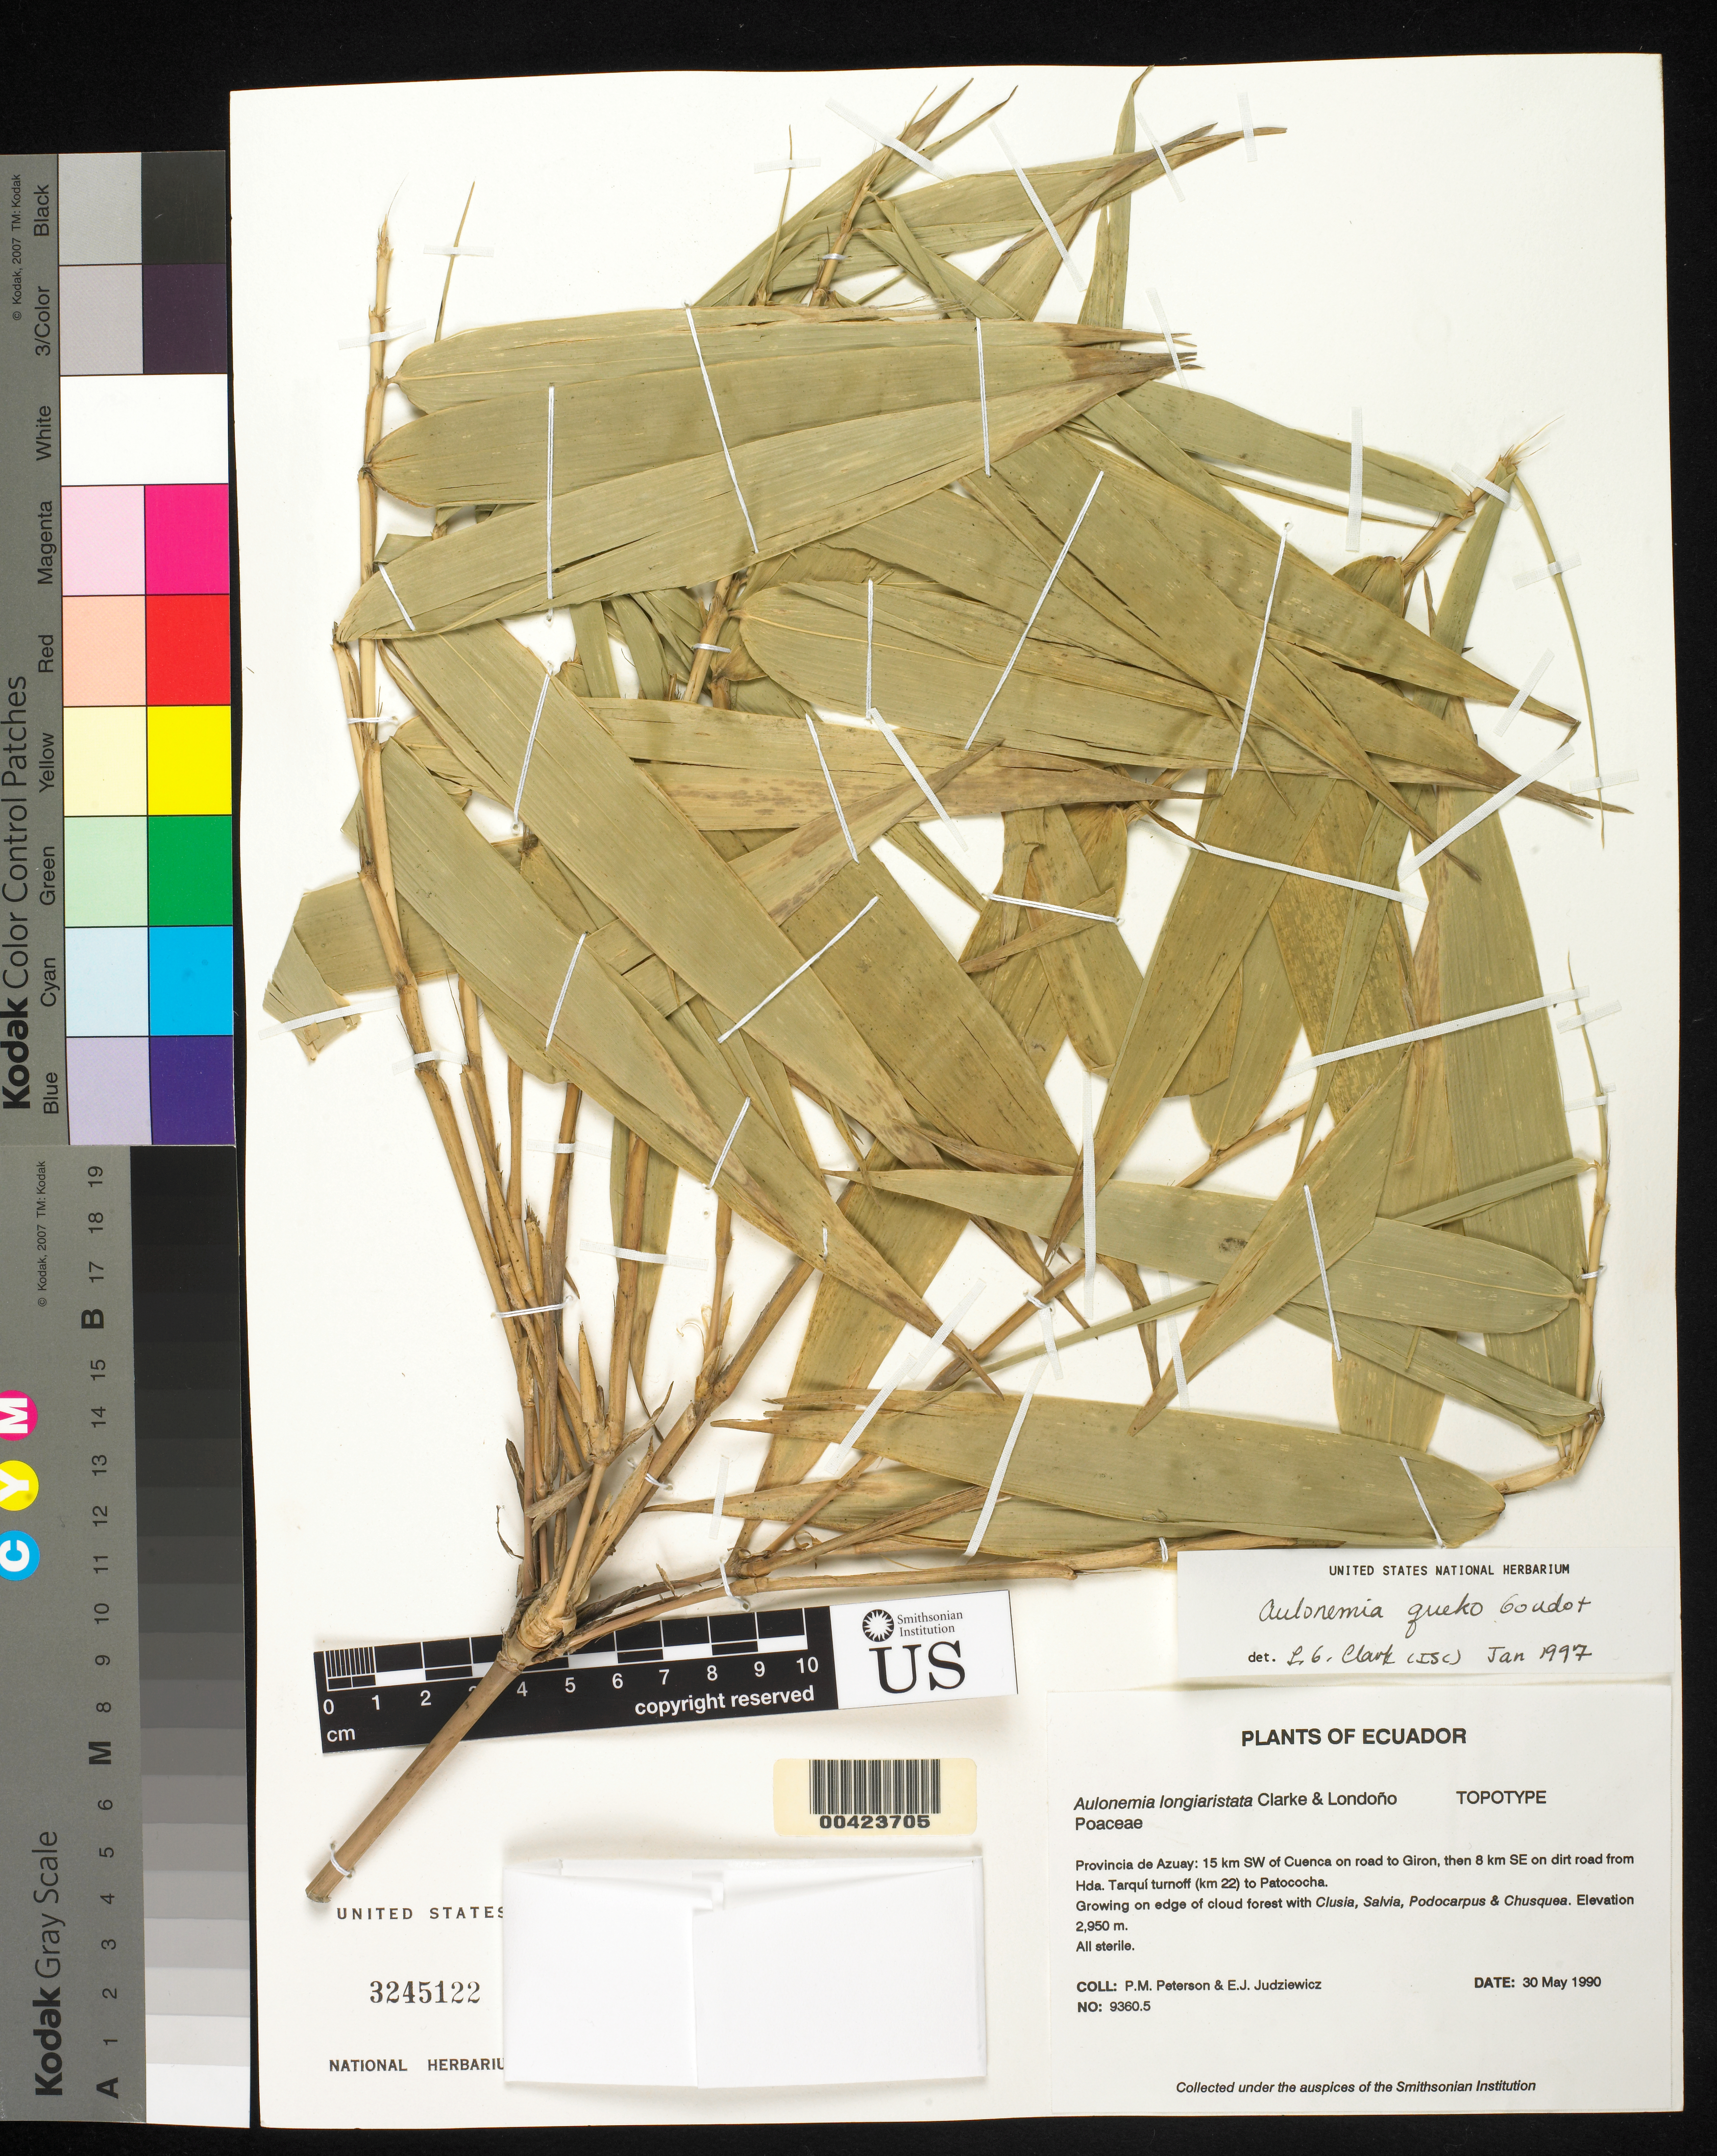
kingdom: Plantae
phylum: Tracheophyta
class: Liliopsida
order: Poales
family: Poaceae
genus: Aulonemia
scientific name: Aulonemia longiaristata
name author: L.G. Clark & Londoño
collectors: P. M. Peterson & E. J. Judziewicz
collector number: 9360.5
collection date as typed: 30 May 1990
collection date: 1990-05-30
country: Ecuador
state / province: Azuay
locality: Patococha; 15 km SW of Cuenca on road to Giron, then 8 km SE on dirt road from hda. Tarqui (km22) turnoff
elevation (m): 2950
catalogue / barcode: US 3245122